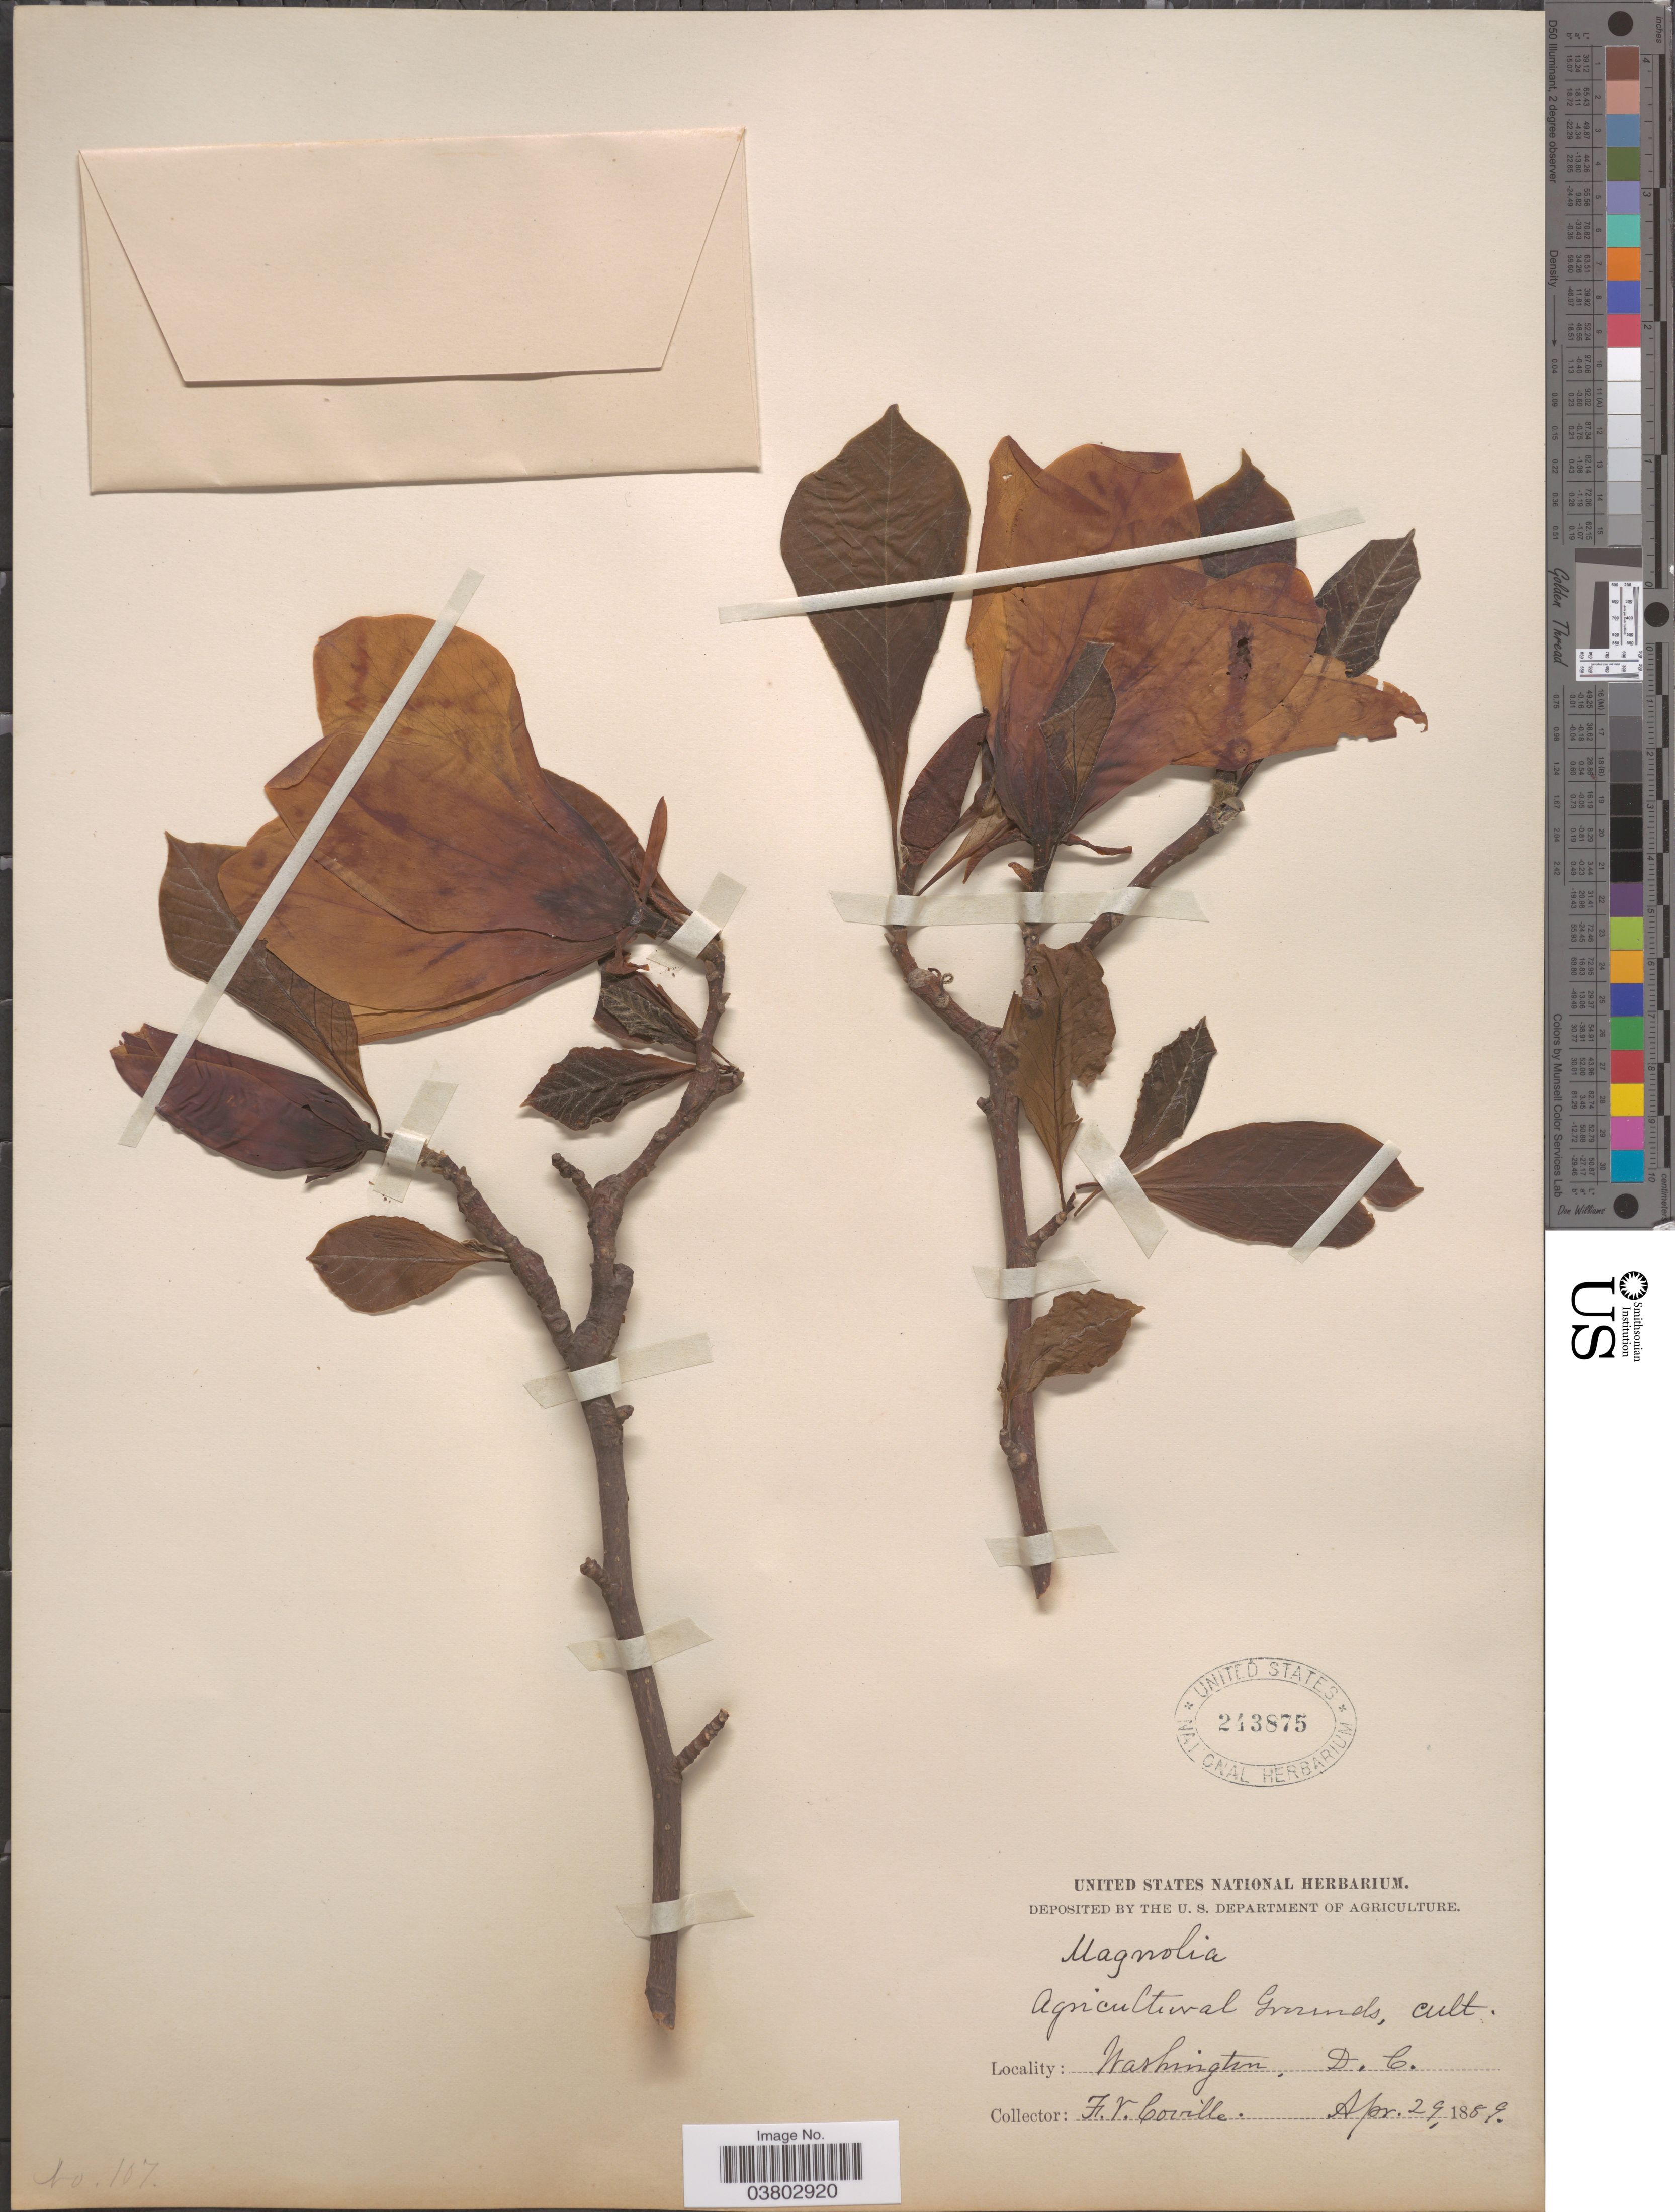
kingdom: Plantae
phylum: Tracheophyta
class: Magnoliopsida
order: Magnoliales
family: Magnoliaceae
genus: Magnolia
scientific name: Magnolia sp.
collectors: F. V. Coville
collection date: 1889-04-29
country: United States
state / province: District of Columbia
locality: Agricultural Grounds. Washington.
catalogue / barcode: US 243875